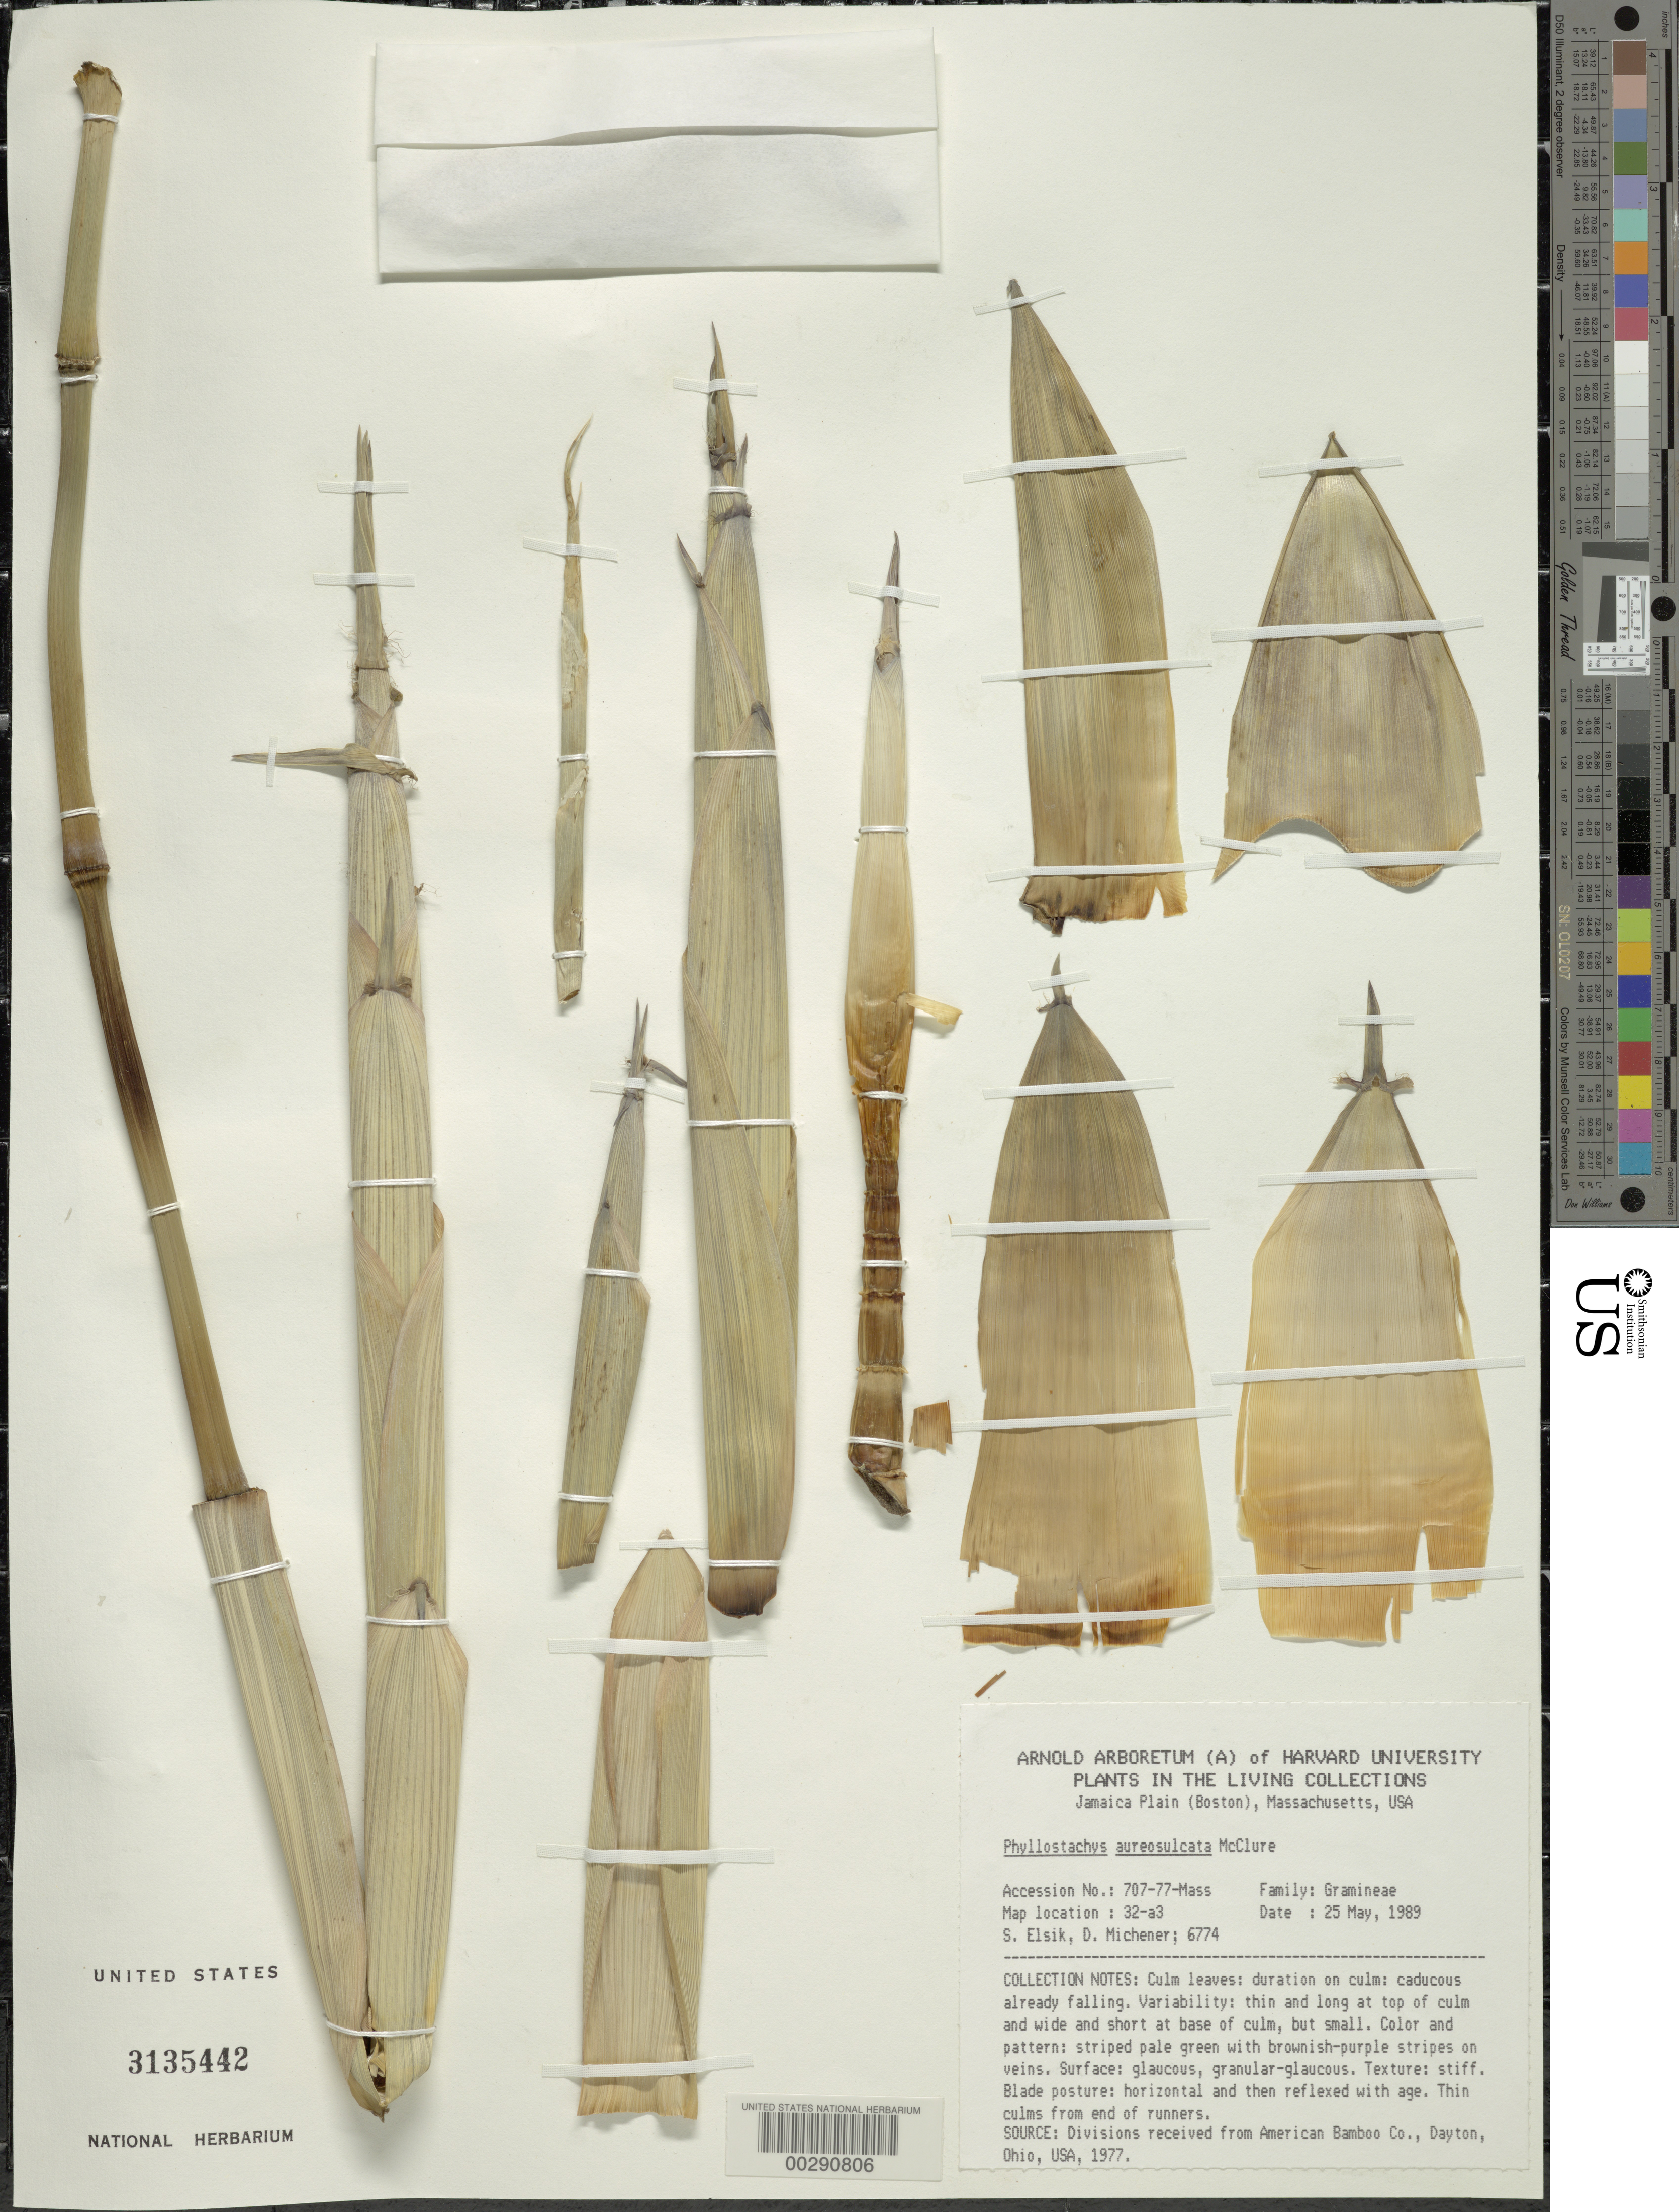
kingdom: Plantae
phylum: Tracheophyta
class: Liliopsida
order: Poales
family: Poaceae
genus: Phyllostachys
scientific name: Phyllostachys aureosulcata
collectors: S. Elsik & D. Michener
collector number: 6774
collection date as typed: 25 May 1989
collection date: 1989-05-25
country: United States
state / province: Florida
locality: Southern Florida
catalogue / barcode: US 3135442